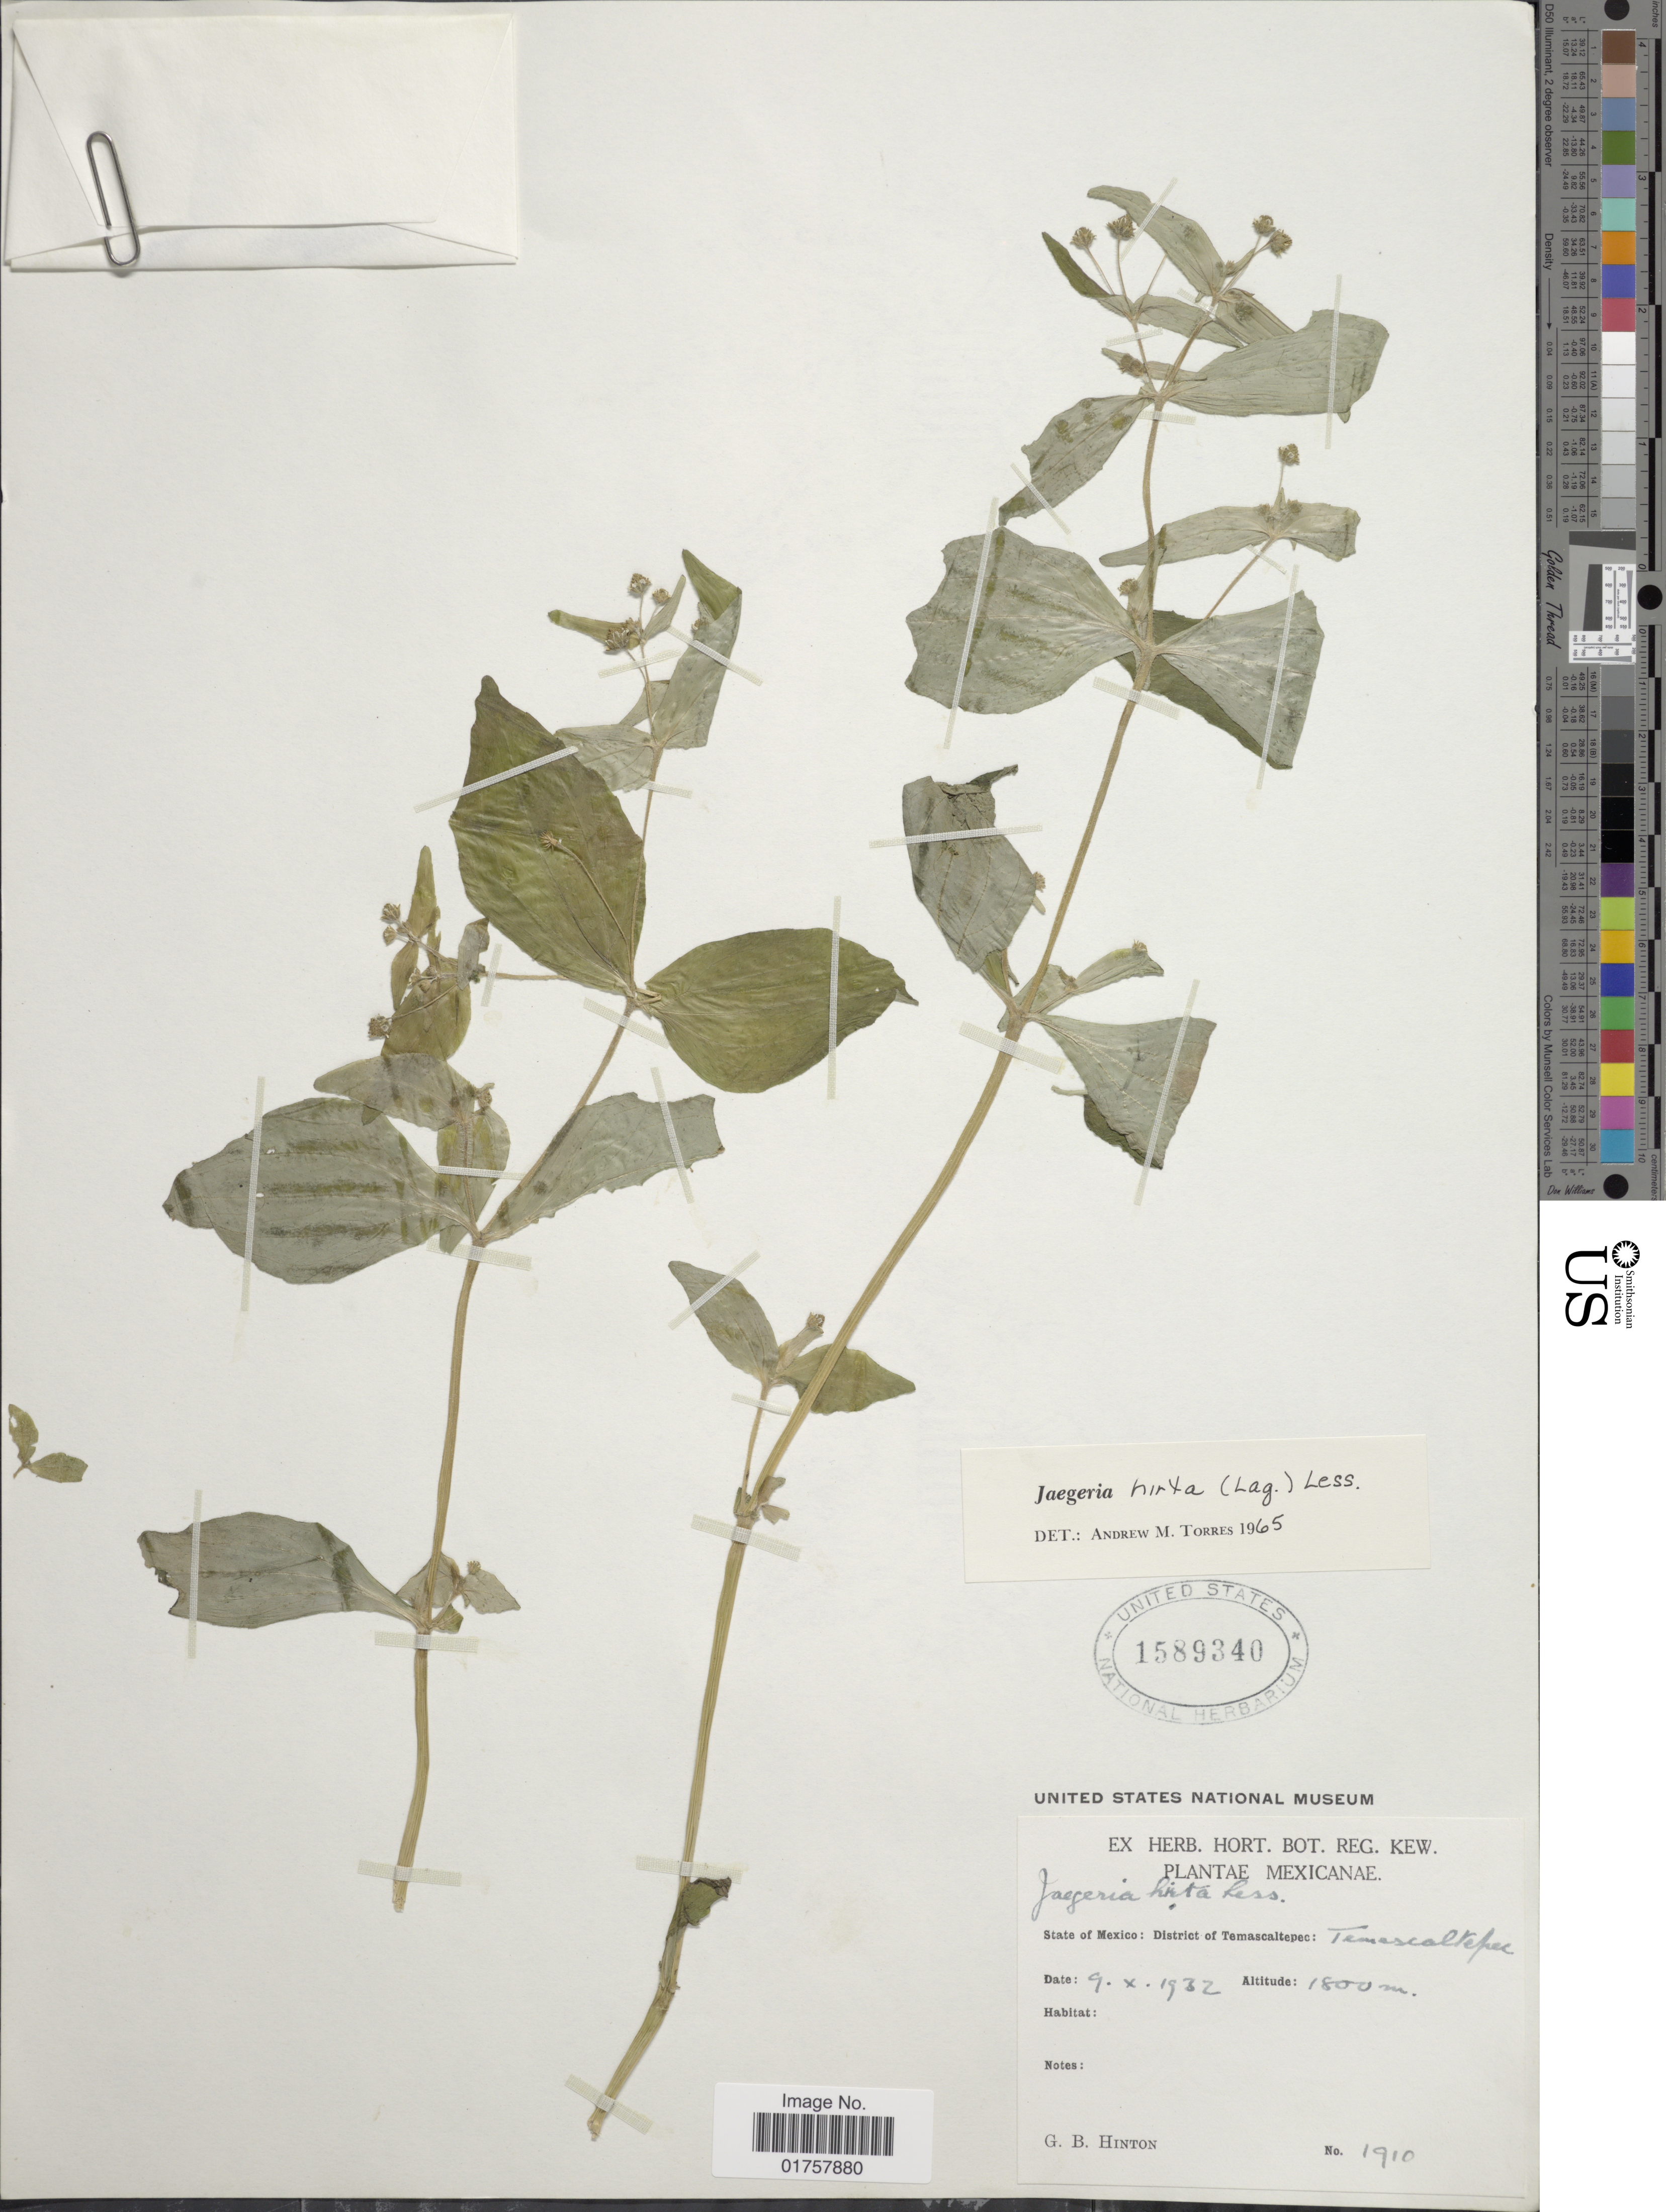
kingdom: Plantae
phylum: Tracheophyta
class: Magnoliopsida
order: Asterales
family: Asteraceae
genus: Jaegeria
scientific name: Jaegeria hirta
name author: (Lag.) Less.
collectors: G. B. Hinton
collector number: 1910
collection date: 1932-10-09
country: Mexico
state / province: México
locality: District of Temascaltepec: Temascaltepec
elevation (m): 1800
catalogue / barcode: US 1589340